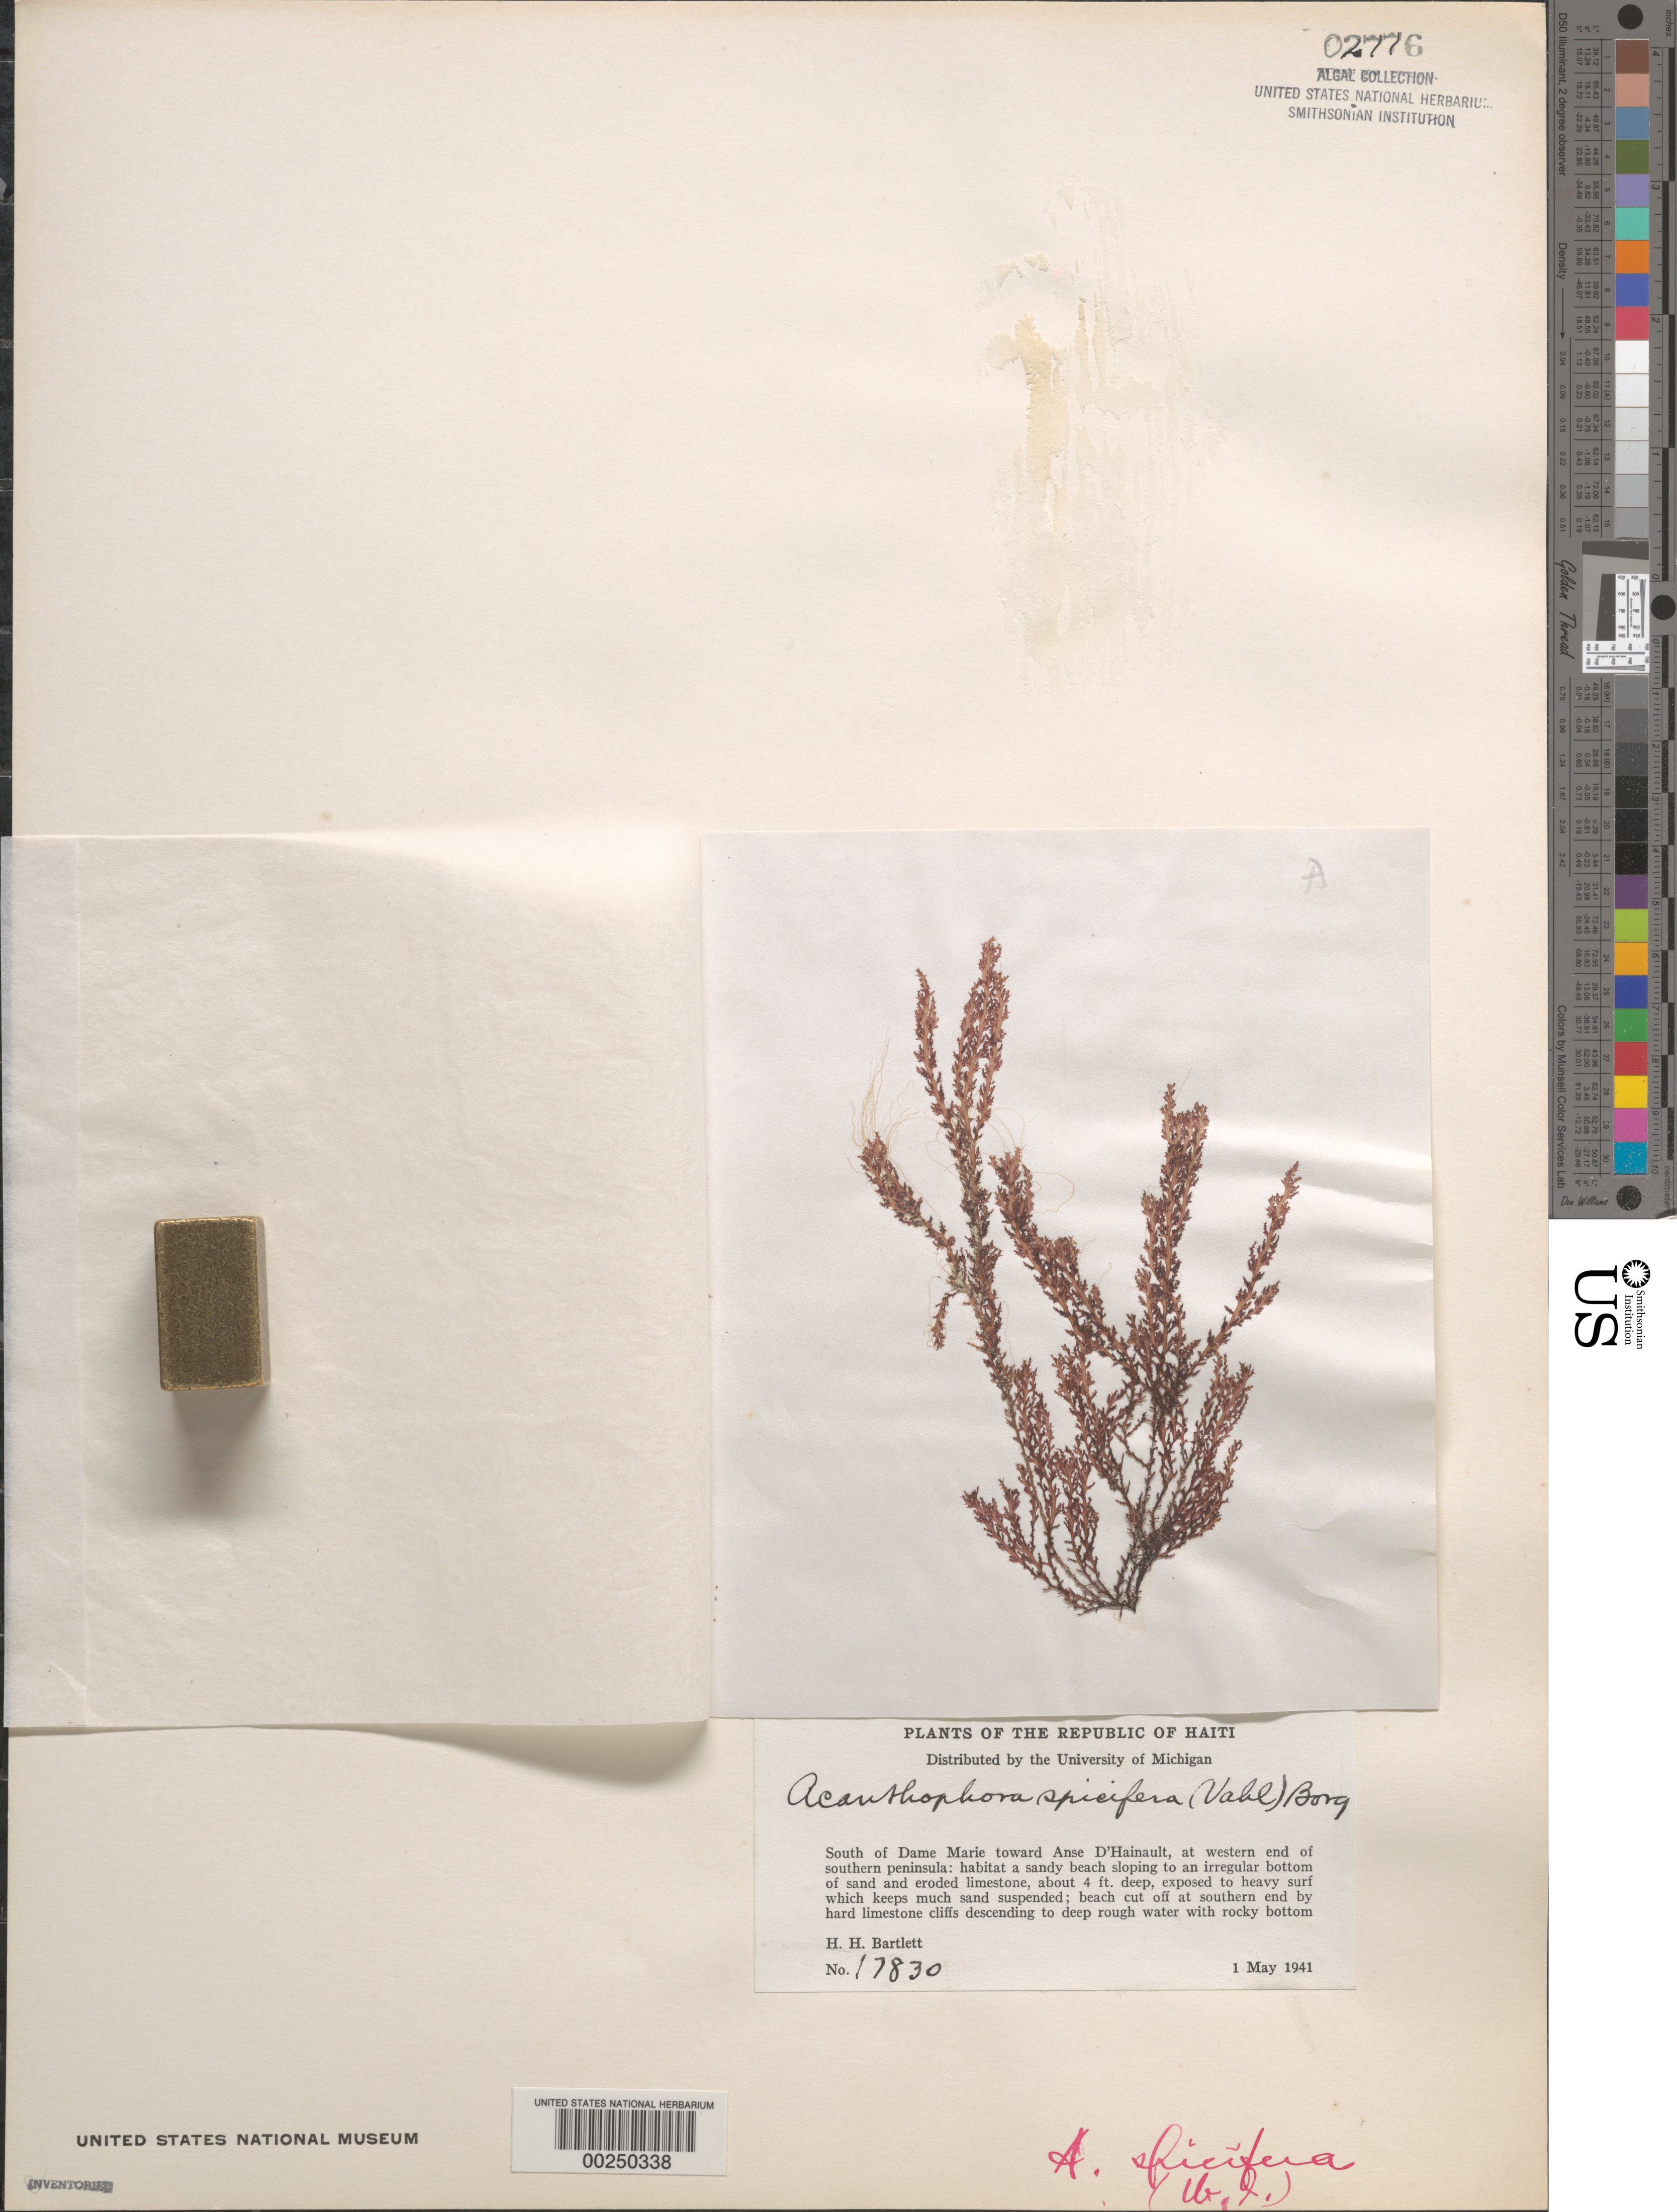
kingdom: Plantae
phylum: Rhodophyta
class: Florideophyceae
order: Ceramiales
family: Rhodomelaceae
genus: Acanthophora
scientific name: Acanthophora spicifera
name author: (Vahl) Børgesen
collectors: H. H. Bartlett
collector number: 17830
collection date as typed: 01 May 1941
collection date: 1941-05-01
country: Haiti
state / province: Sud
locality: South of Dame Marie toward Anse D'Hainault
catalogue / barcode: US 2776